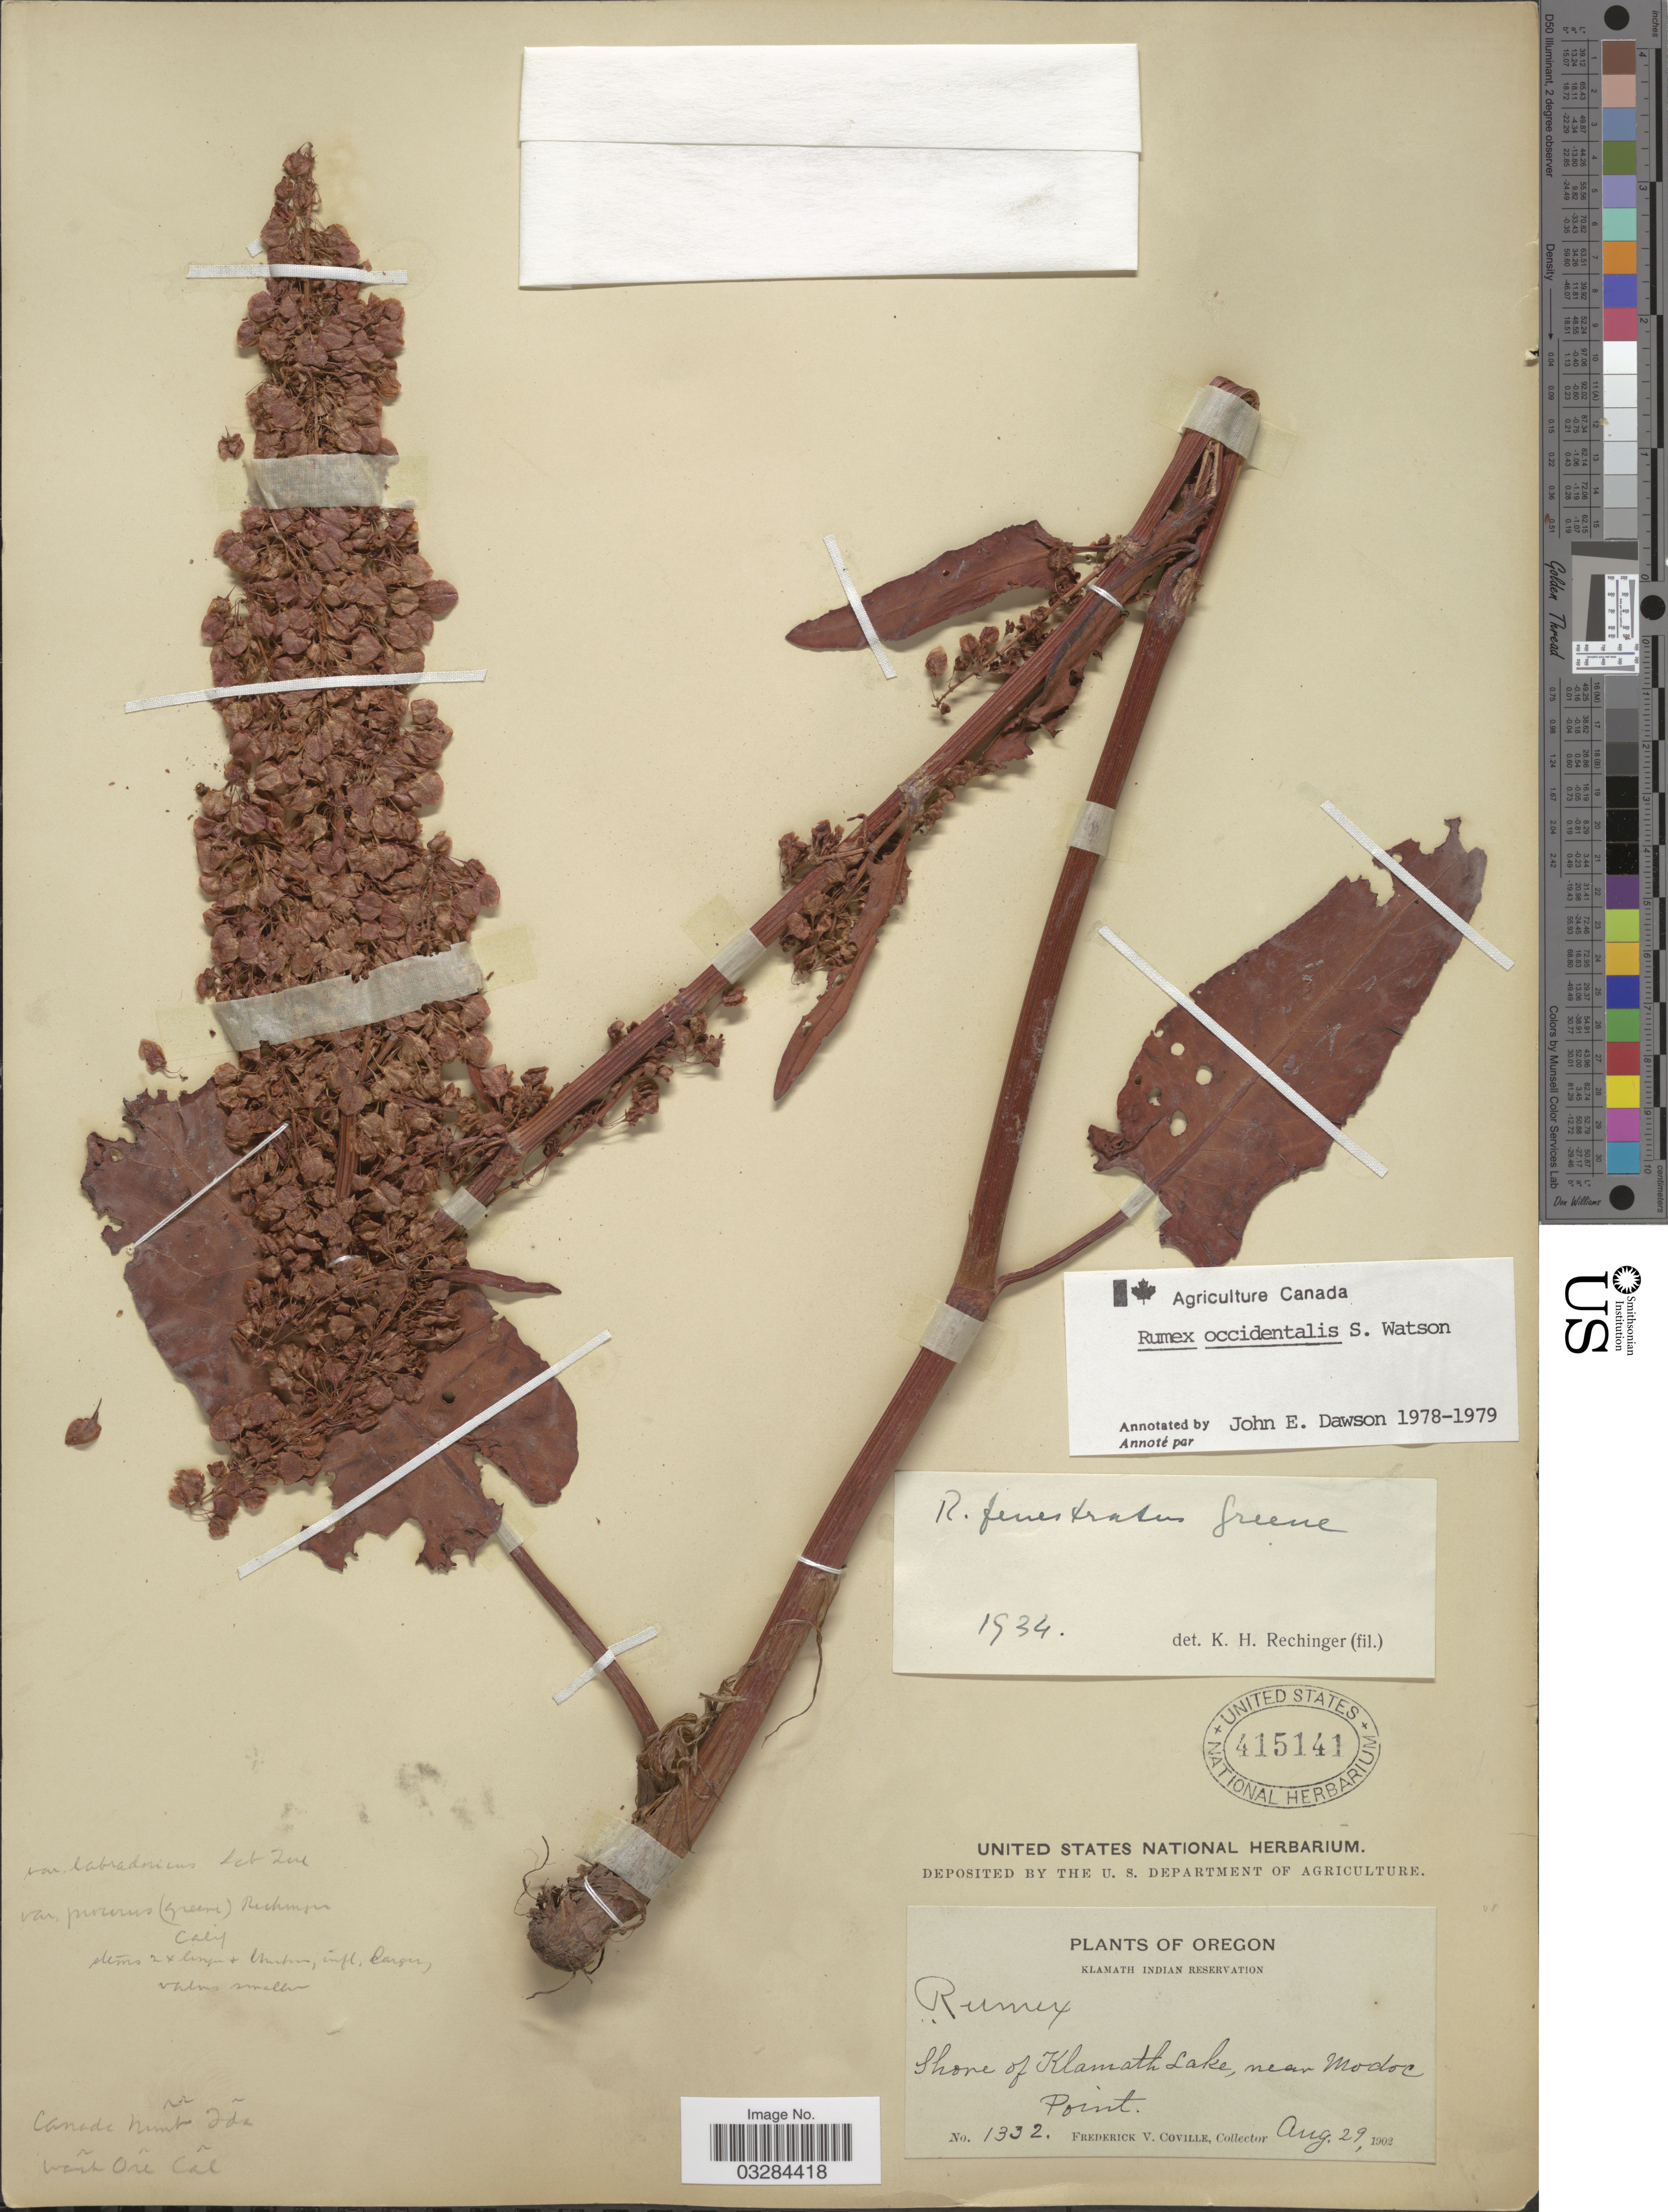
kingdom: Plantae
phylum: Tracheophyta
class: Magnoliopsida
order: Caryophyllales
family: Polygonaceae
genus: Rumex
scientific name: Rumex occidentalis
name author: S. Watson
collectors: F. V. Coville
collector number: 1332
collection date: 1902-08-29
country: United States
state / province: Oregon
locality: Klamath Indian Reservation. Shore of Klamath Lake, near Modoc Point.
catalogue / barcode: US 415141